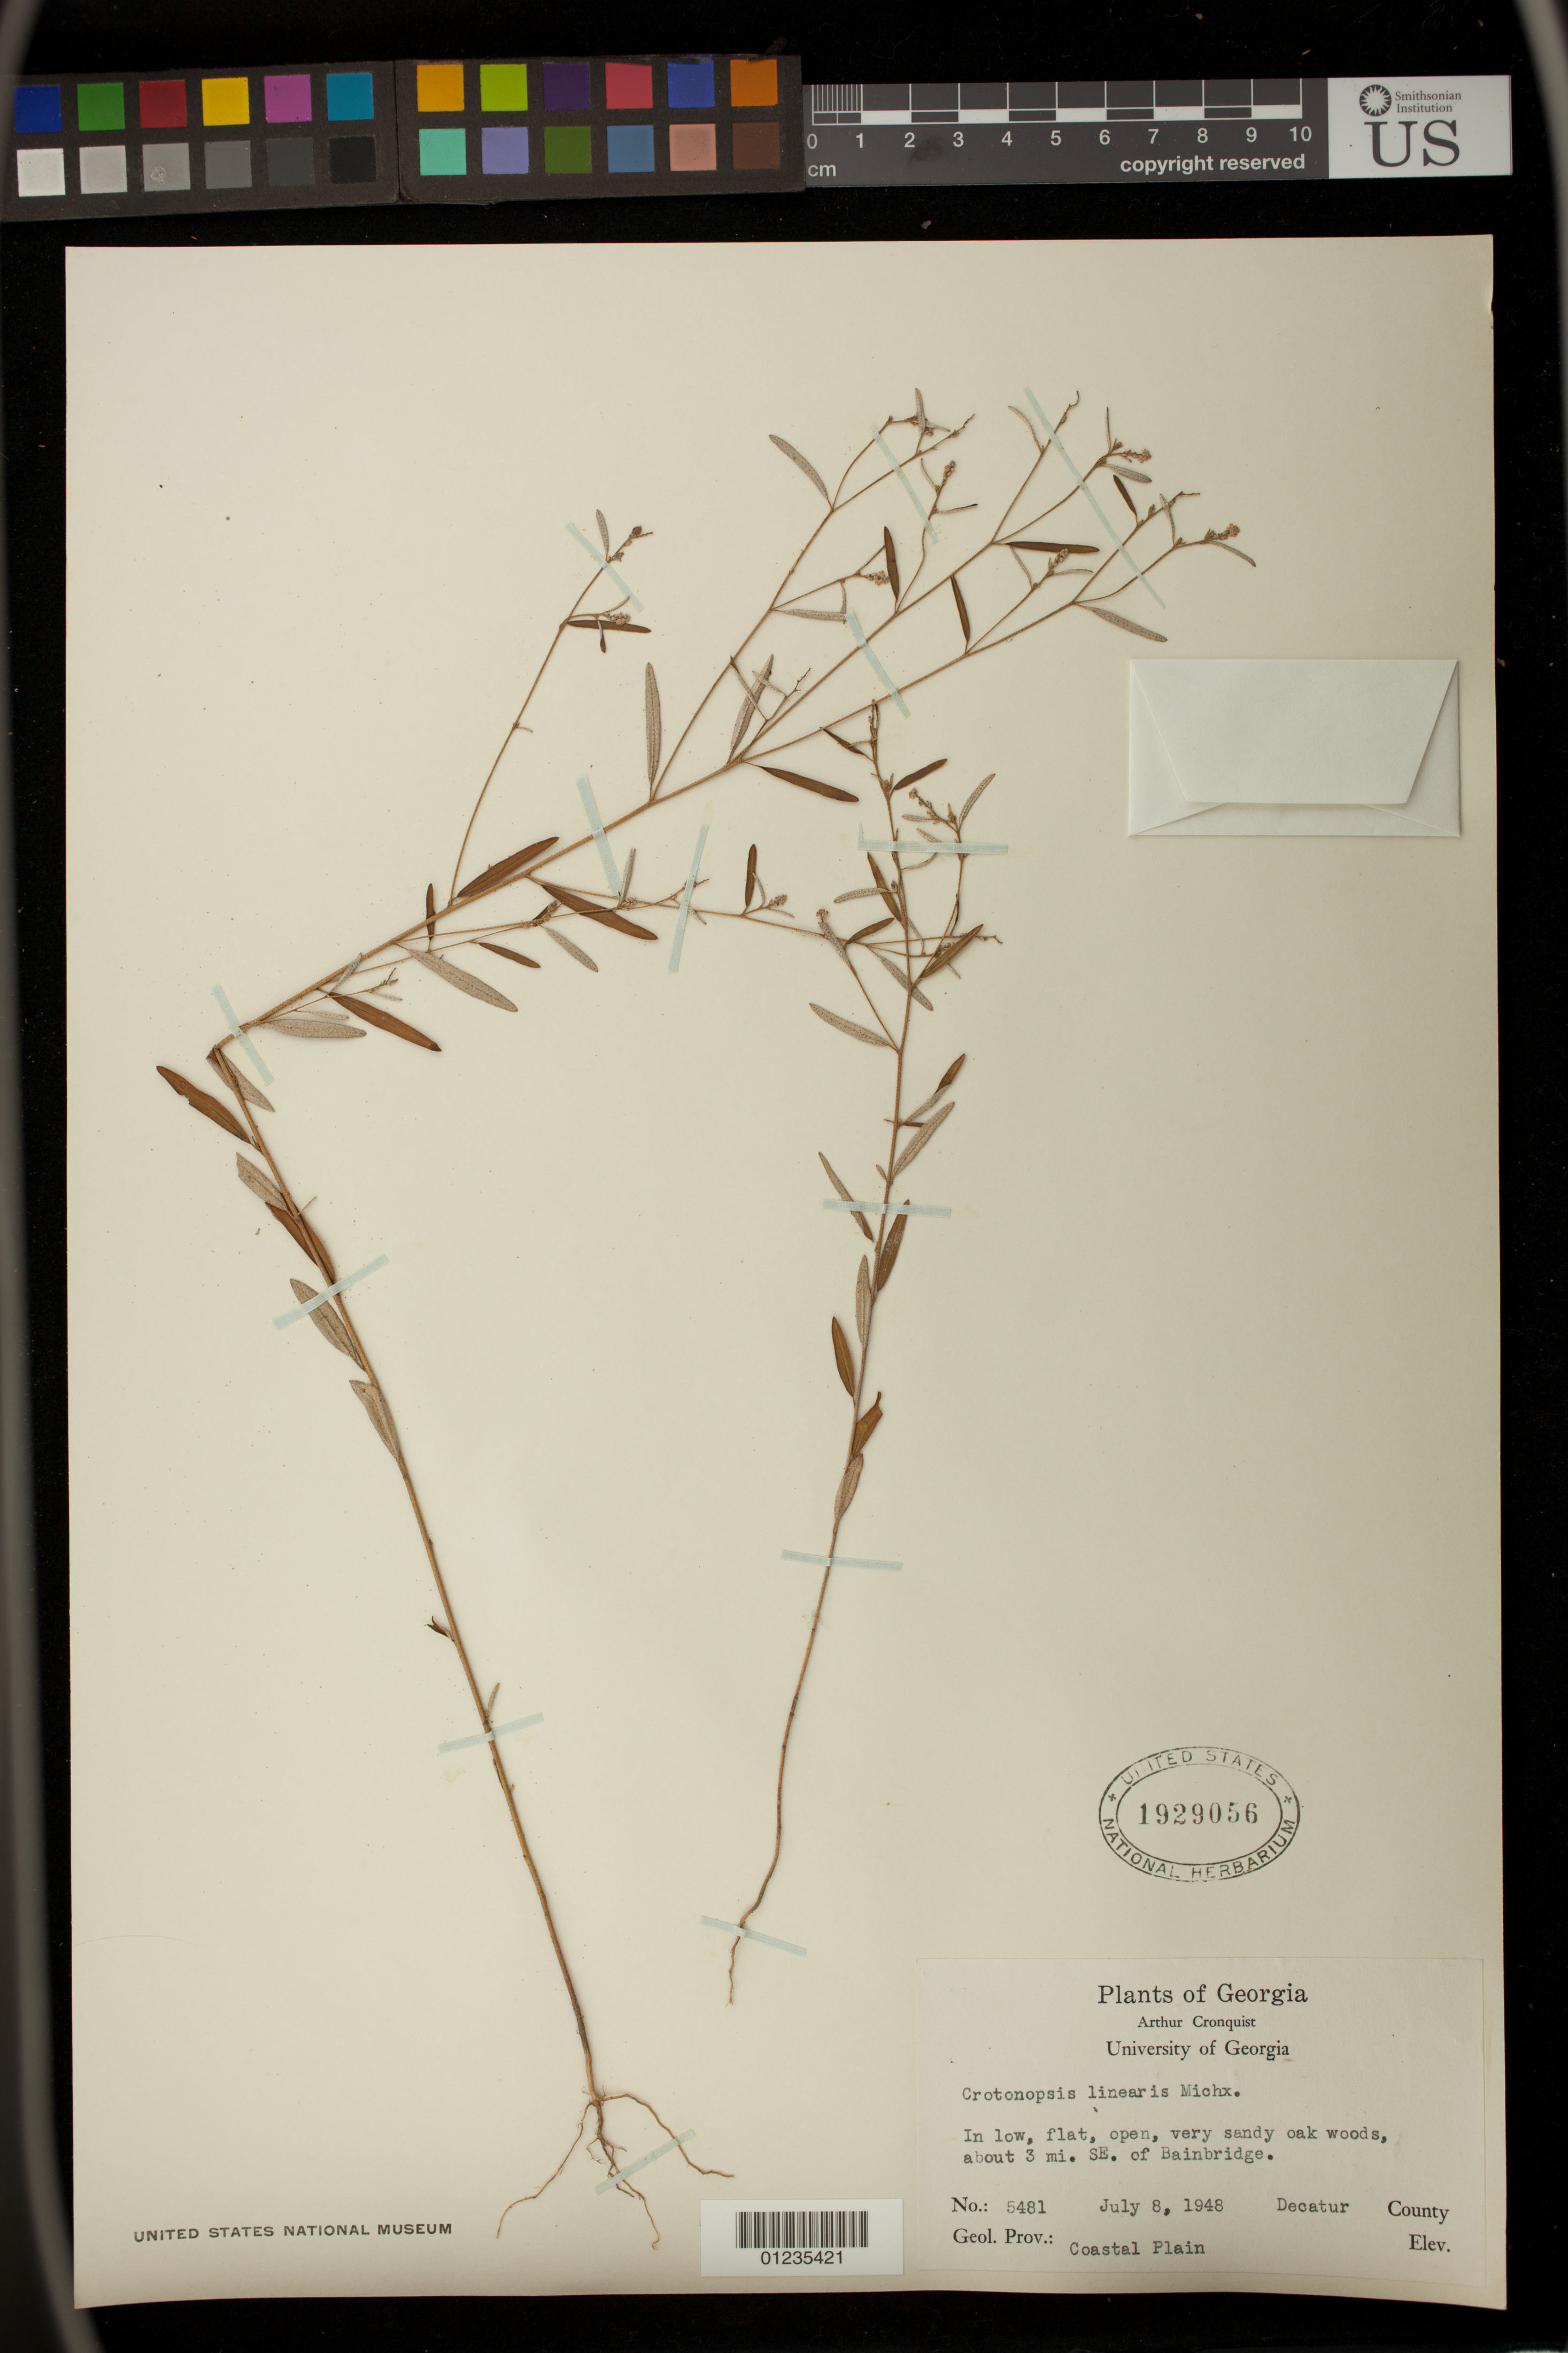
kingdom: Plantae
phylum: Tracheophyta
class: Magnoliopsida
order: Malpighiales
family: Euphorbiaceae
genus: Crotonopsis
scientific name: Crotonopsis linearis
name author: Michx.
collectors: A. J. Cronquist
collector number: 5481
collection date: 1948-07-08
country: United States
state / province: Georgia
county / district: Decatur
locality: about 3 mi SE of Bainbridge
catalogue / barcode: US 1929056